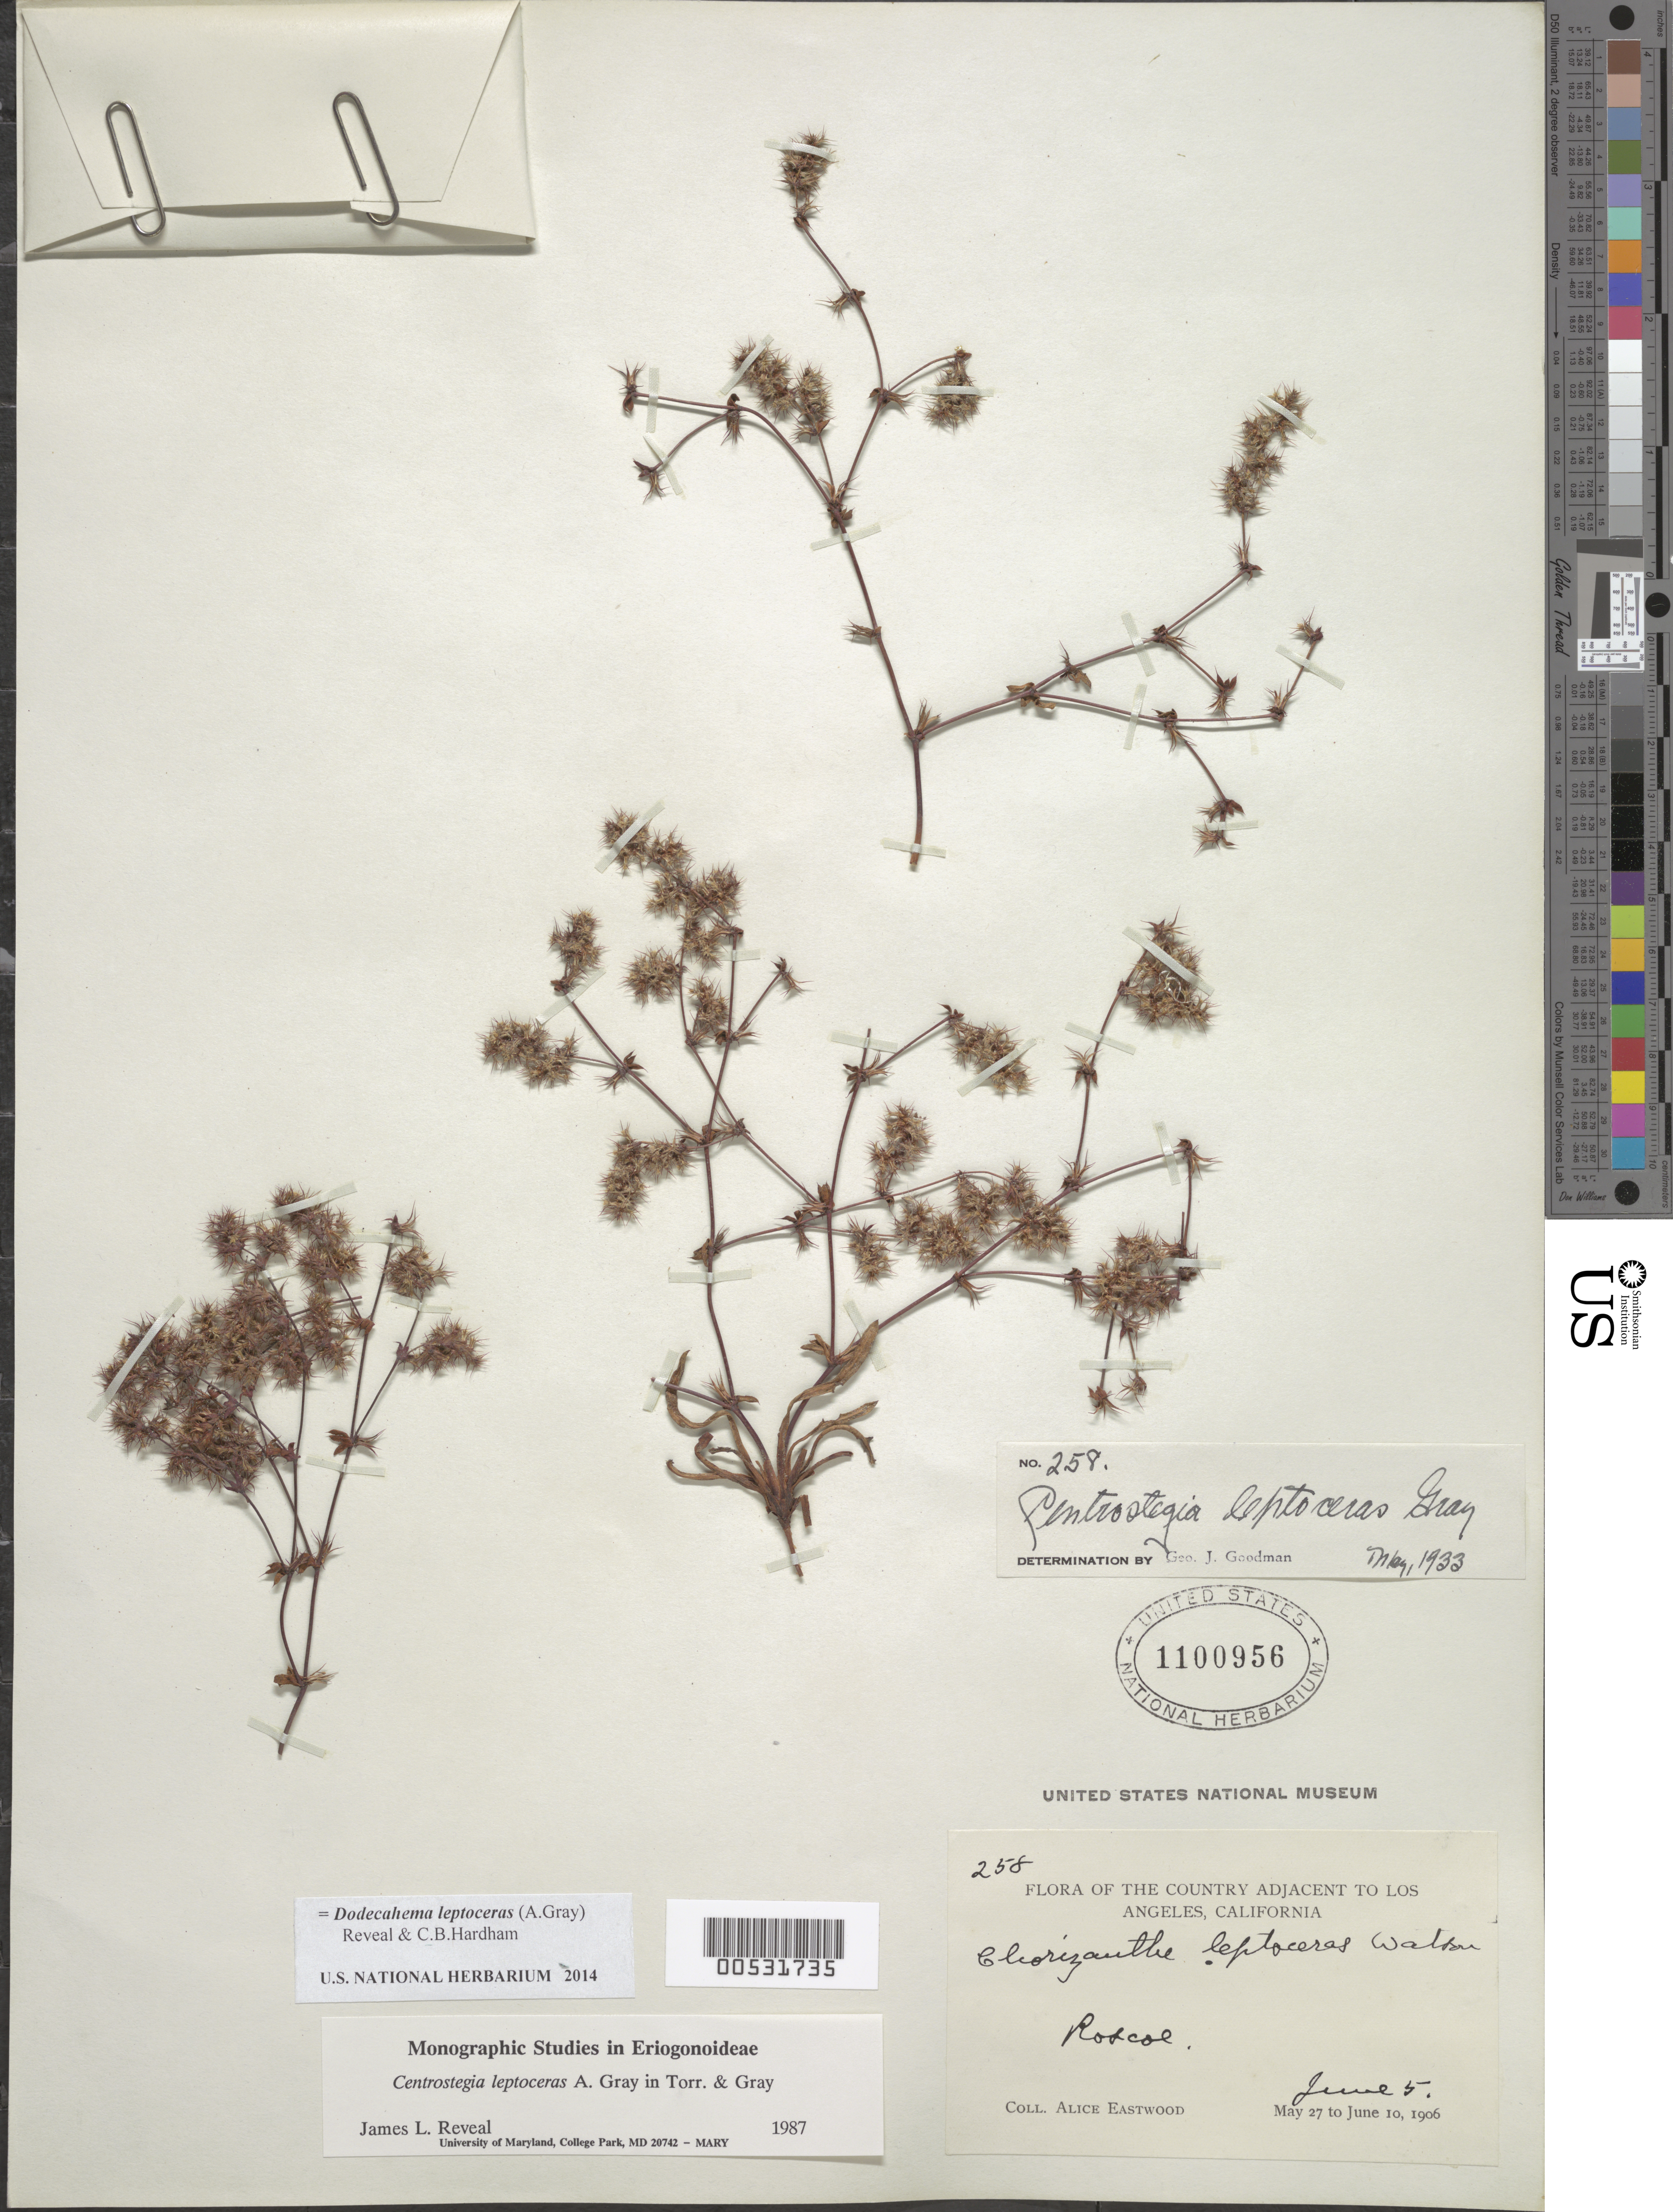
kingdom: Plantae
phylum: Tracheophyta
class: Magnoliopsida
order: Caryophyllales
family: Polygonaceae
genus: Dodecahema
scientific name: Dodecahema leptoceras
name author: (A. Gray) Reveal & Hardham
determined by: Reveal, James L.; Hardham, C. B.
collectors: A. Eastwood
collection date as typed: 05 Jun 1906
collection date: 1906-06-05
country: United States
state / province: California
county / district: Los Angeles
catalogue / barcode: US 1100956